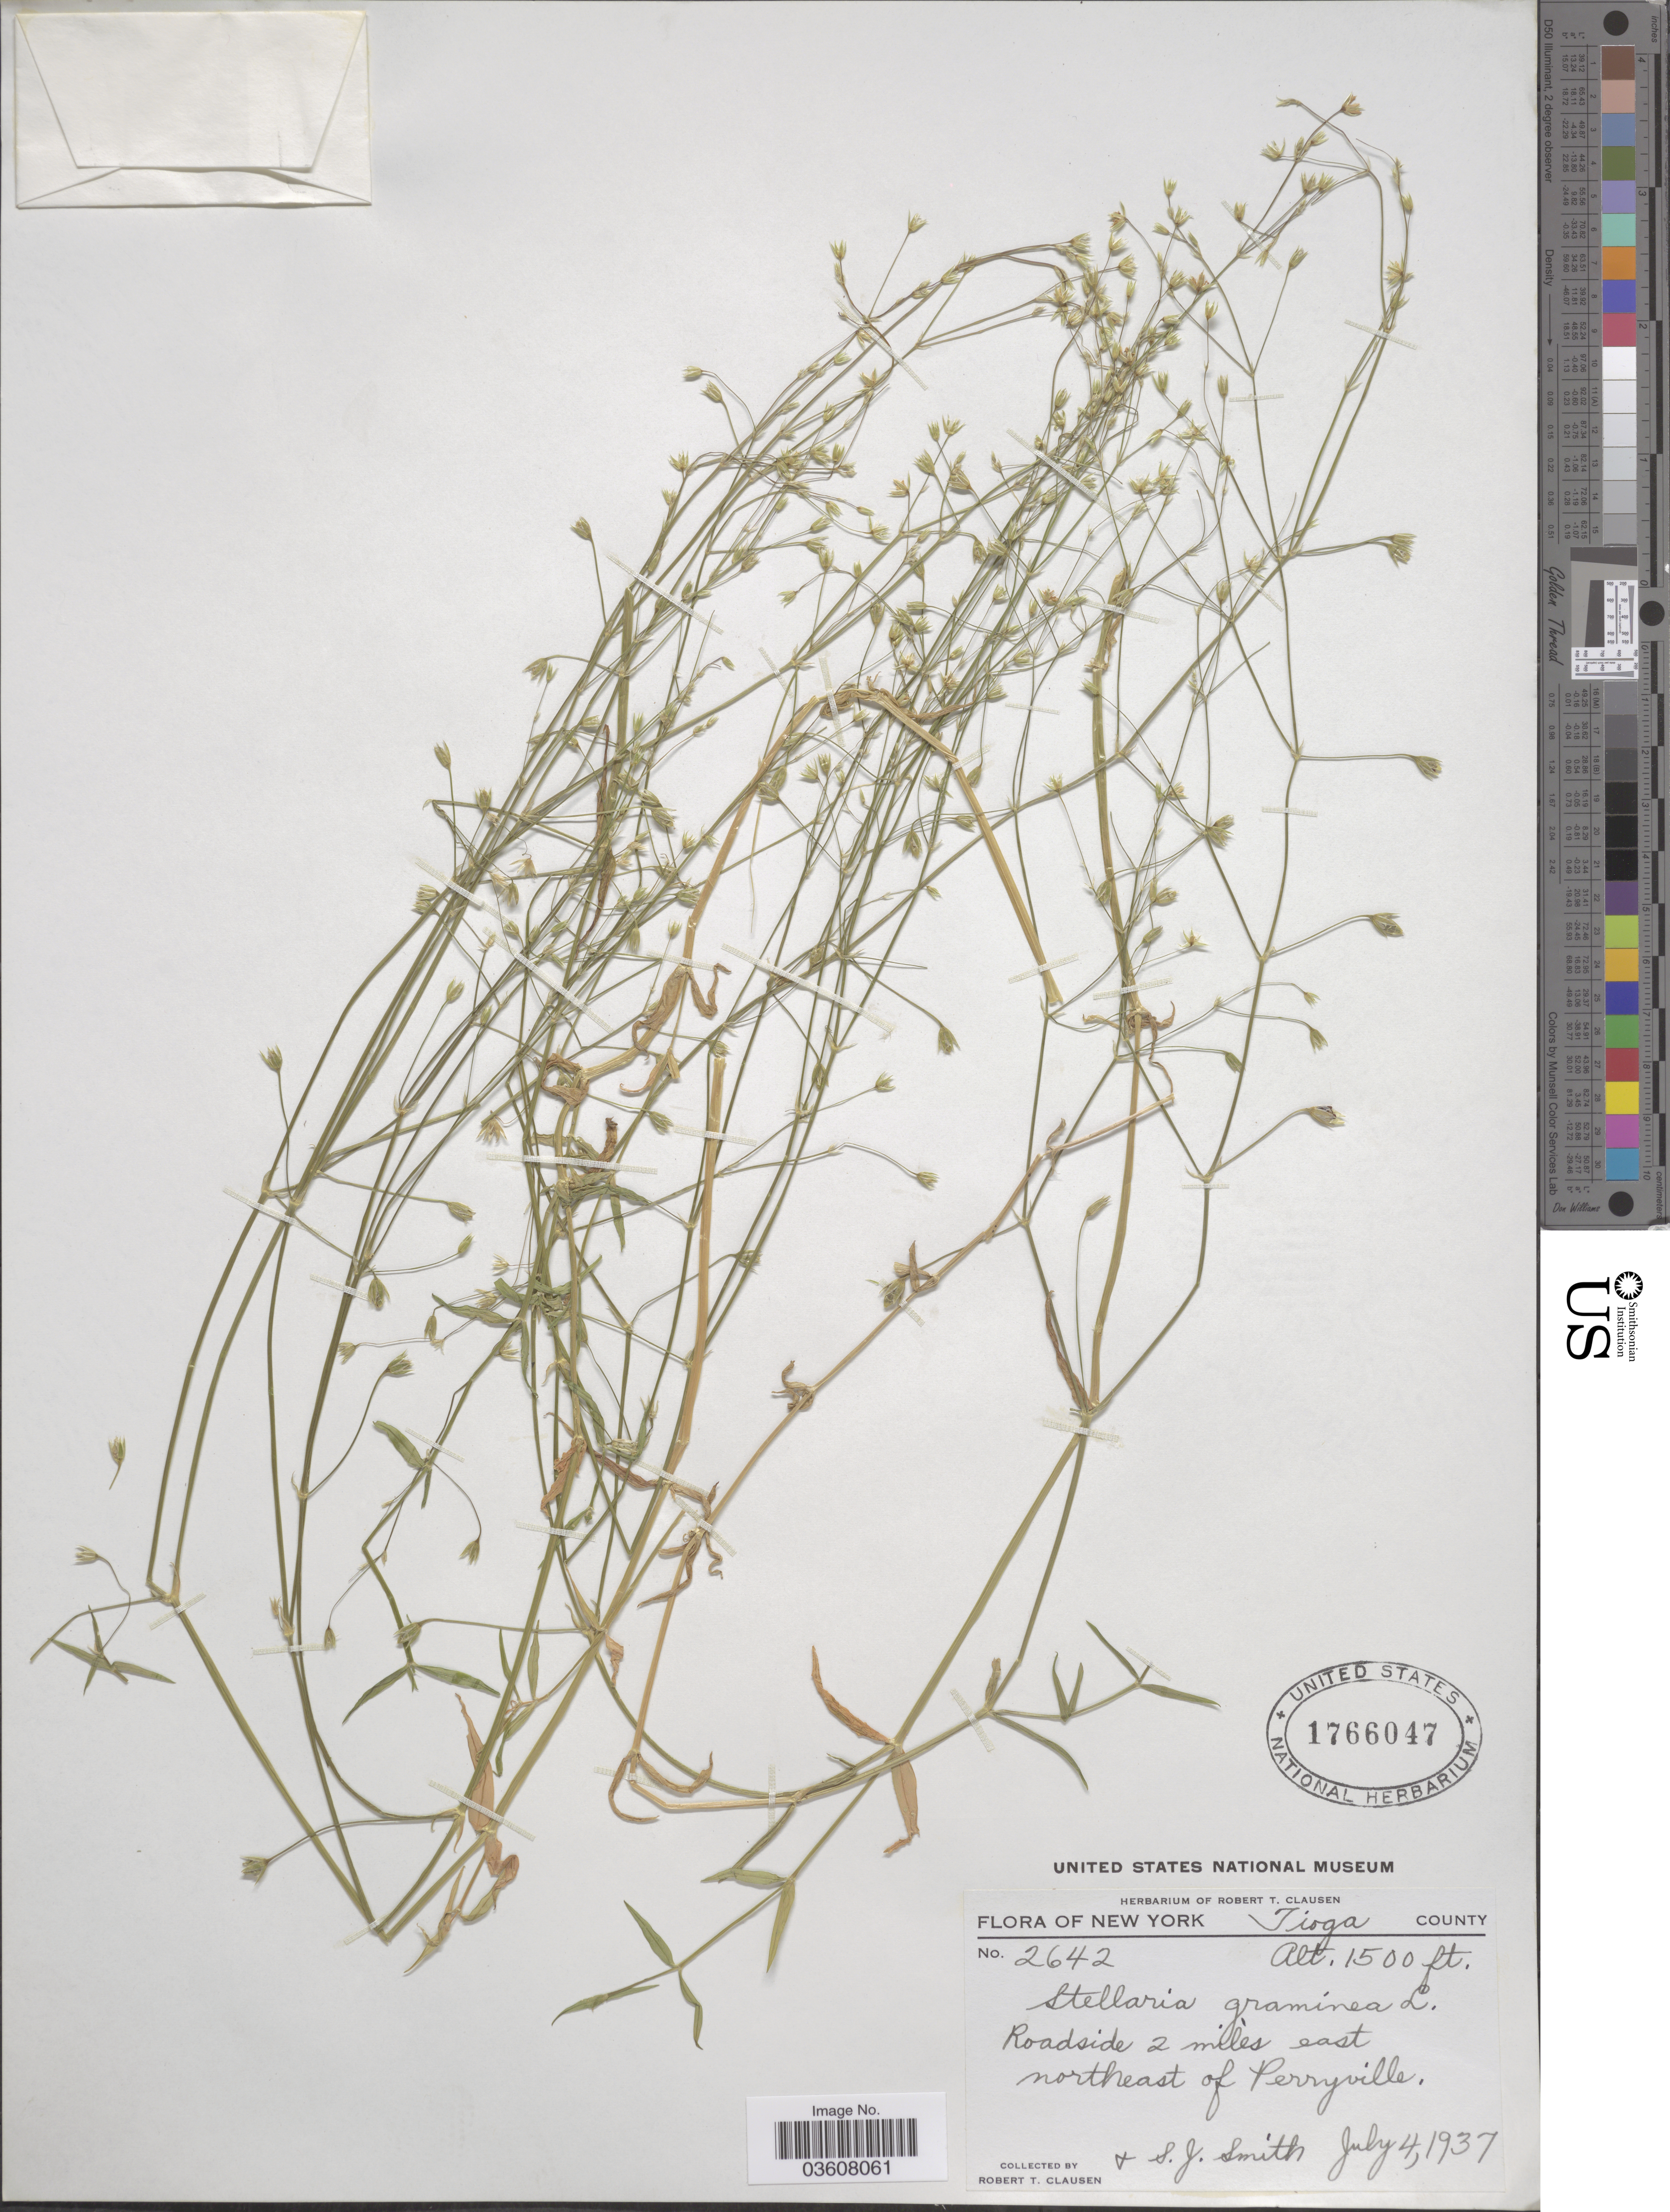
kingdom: Plantae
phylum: Tracheophyta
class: Magnoliopsida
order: Caryophyllales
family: Caryophyllaceae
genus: Stellaria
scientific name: Stellaria graminea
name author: L.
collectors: R. T. Clausen & S. Smith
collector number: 2642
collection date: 1937-07-04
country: United States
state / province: New York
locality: Tioga County. Roadside 2 miles east northeast of Perryville.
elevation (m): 457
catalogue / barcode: US 1766047